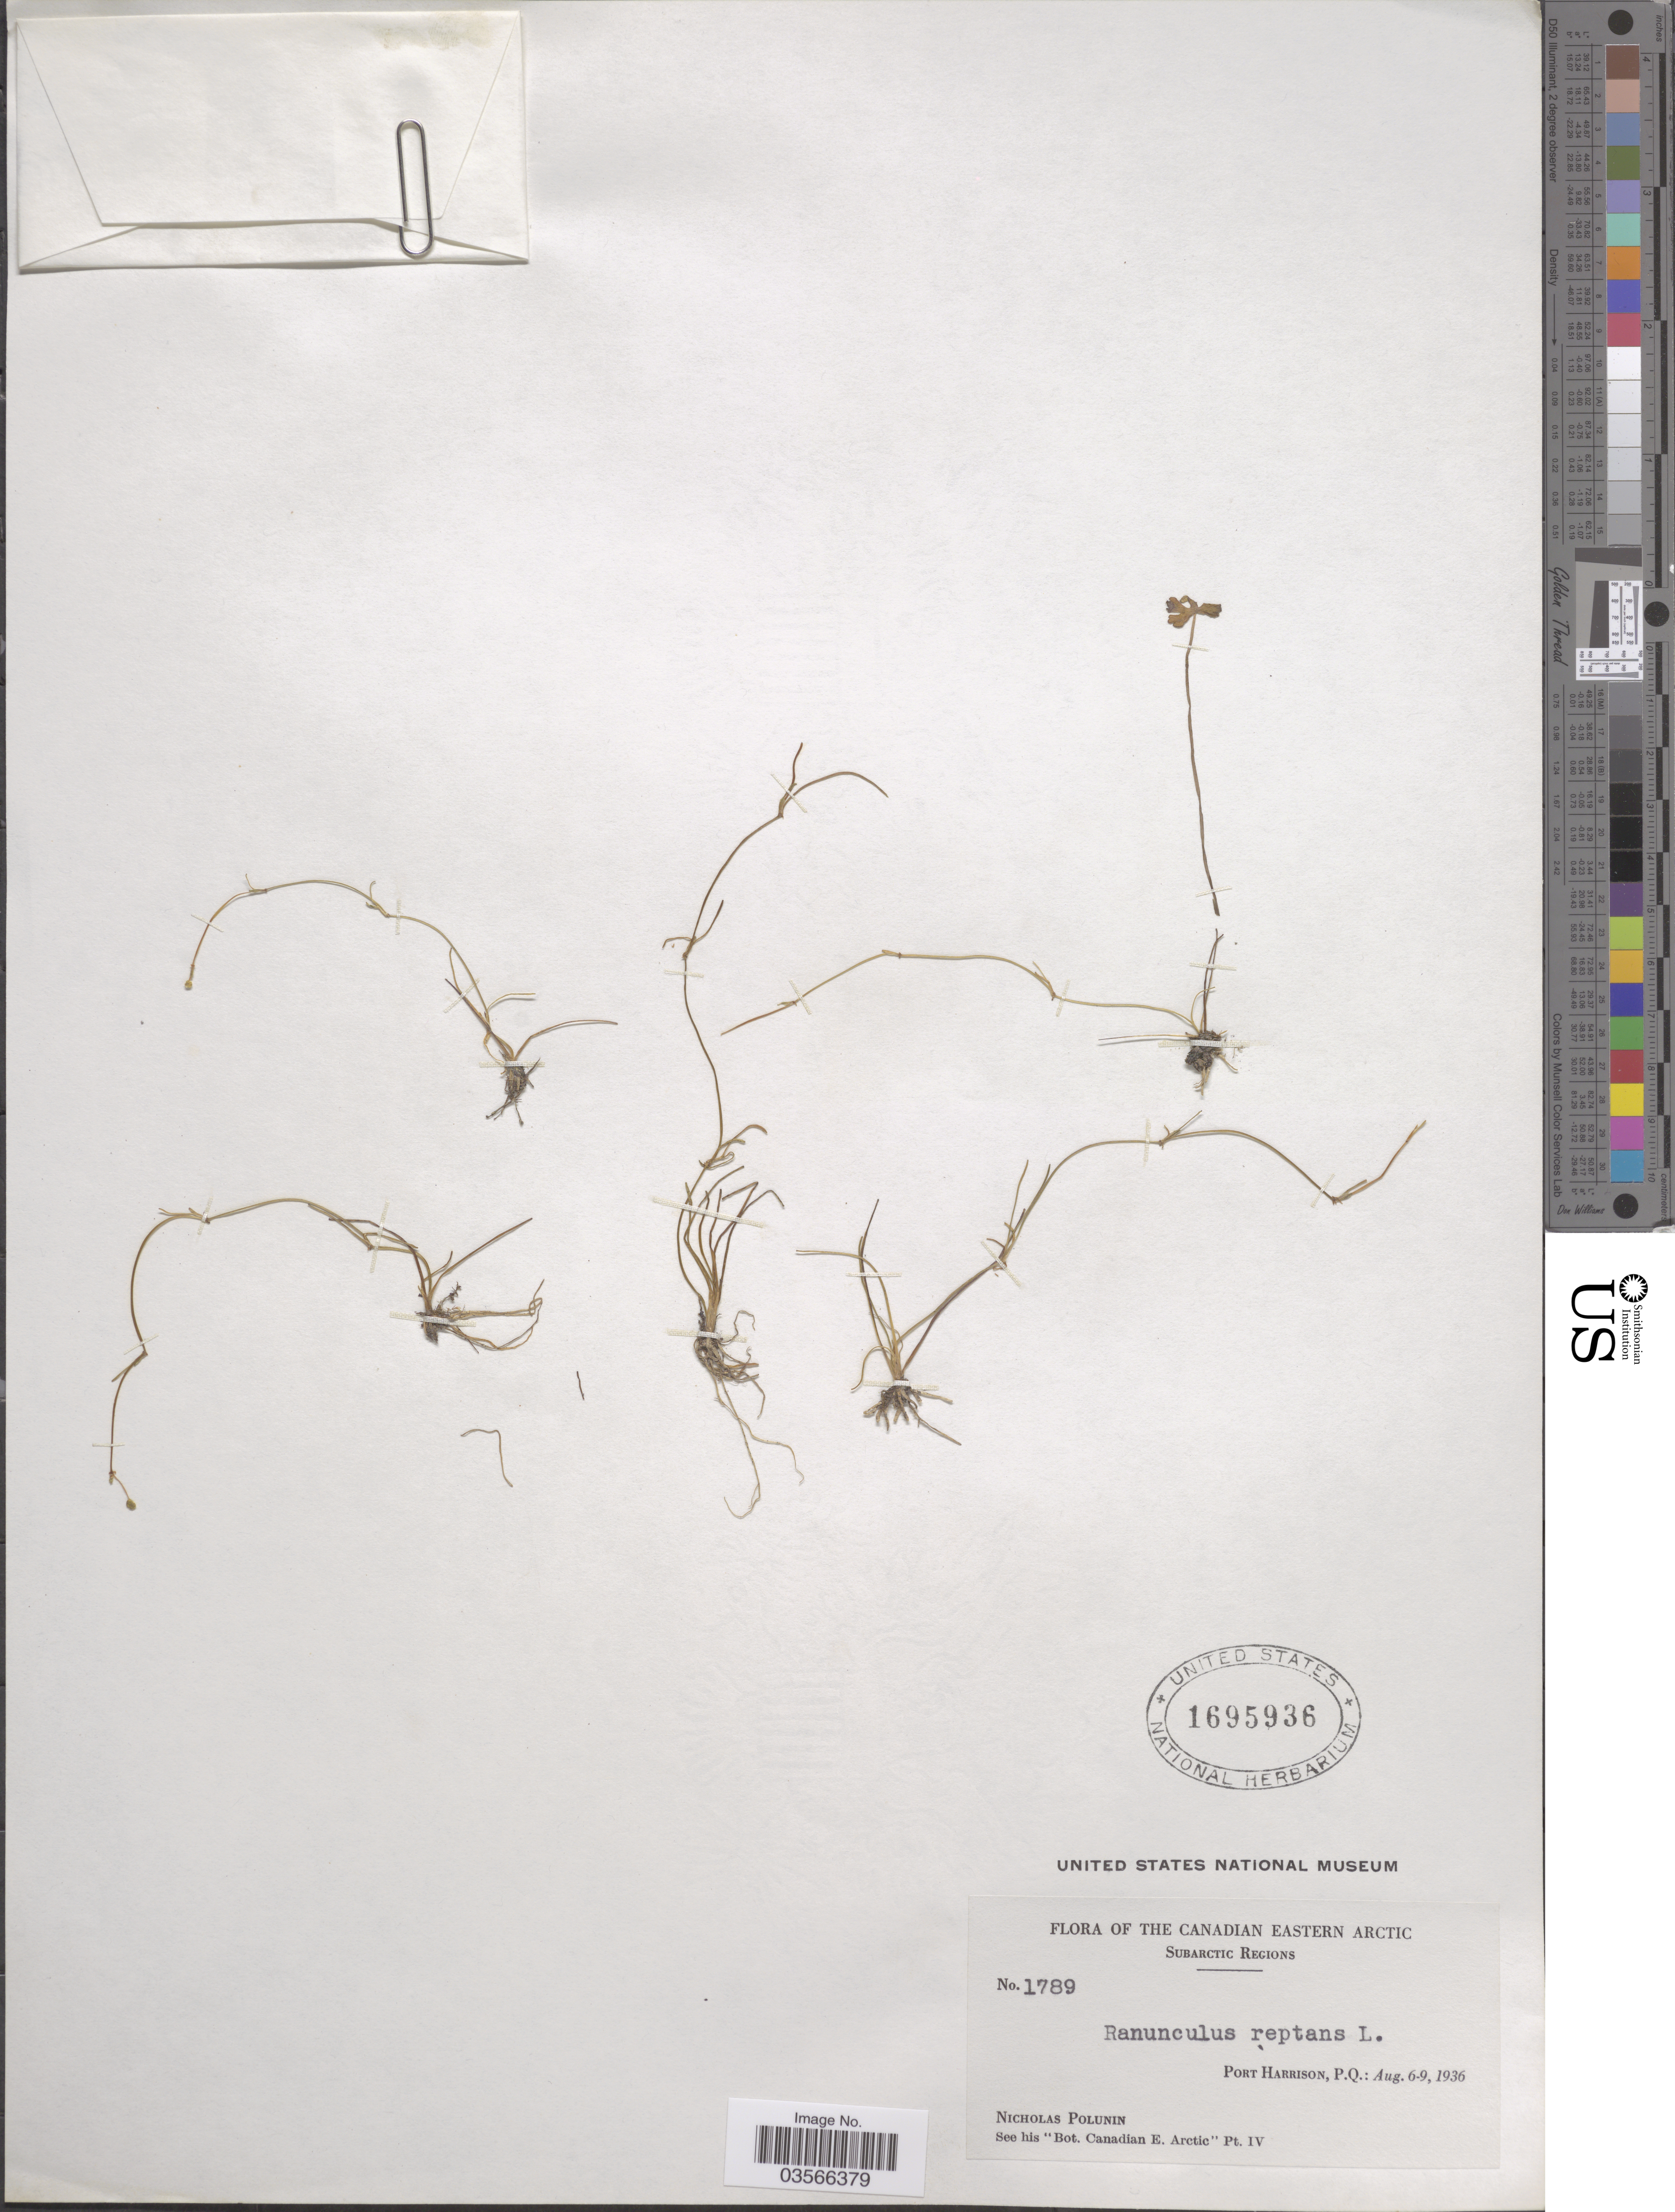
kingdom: Plantae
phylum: Tracheophyta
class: Magnoliopsida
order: Ranunculales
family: Ranunculaceae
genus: Ranunculus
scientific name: Ranunculus flammula var. filiformis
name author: (Michx.) Hook.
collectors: N. V. Polunin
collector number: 1789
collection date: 1936-08-06/1936-08-09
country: Canada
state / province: Quebec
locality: The Canadian Eastern Arctic. Subarctic Regions. Port Harrison, P.Q.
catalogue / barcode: US 1695936